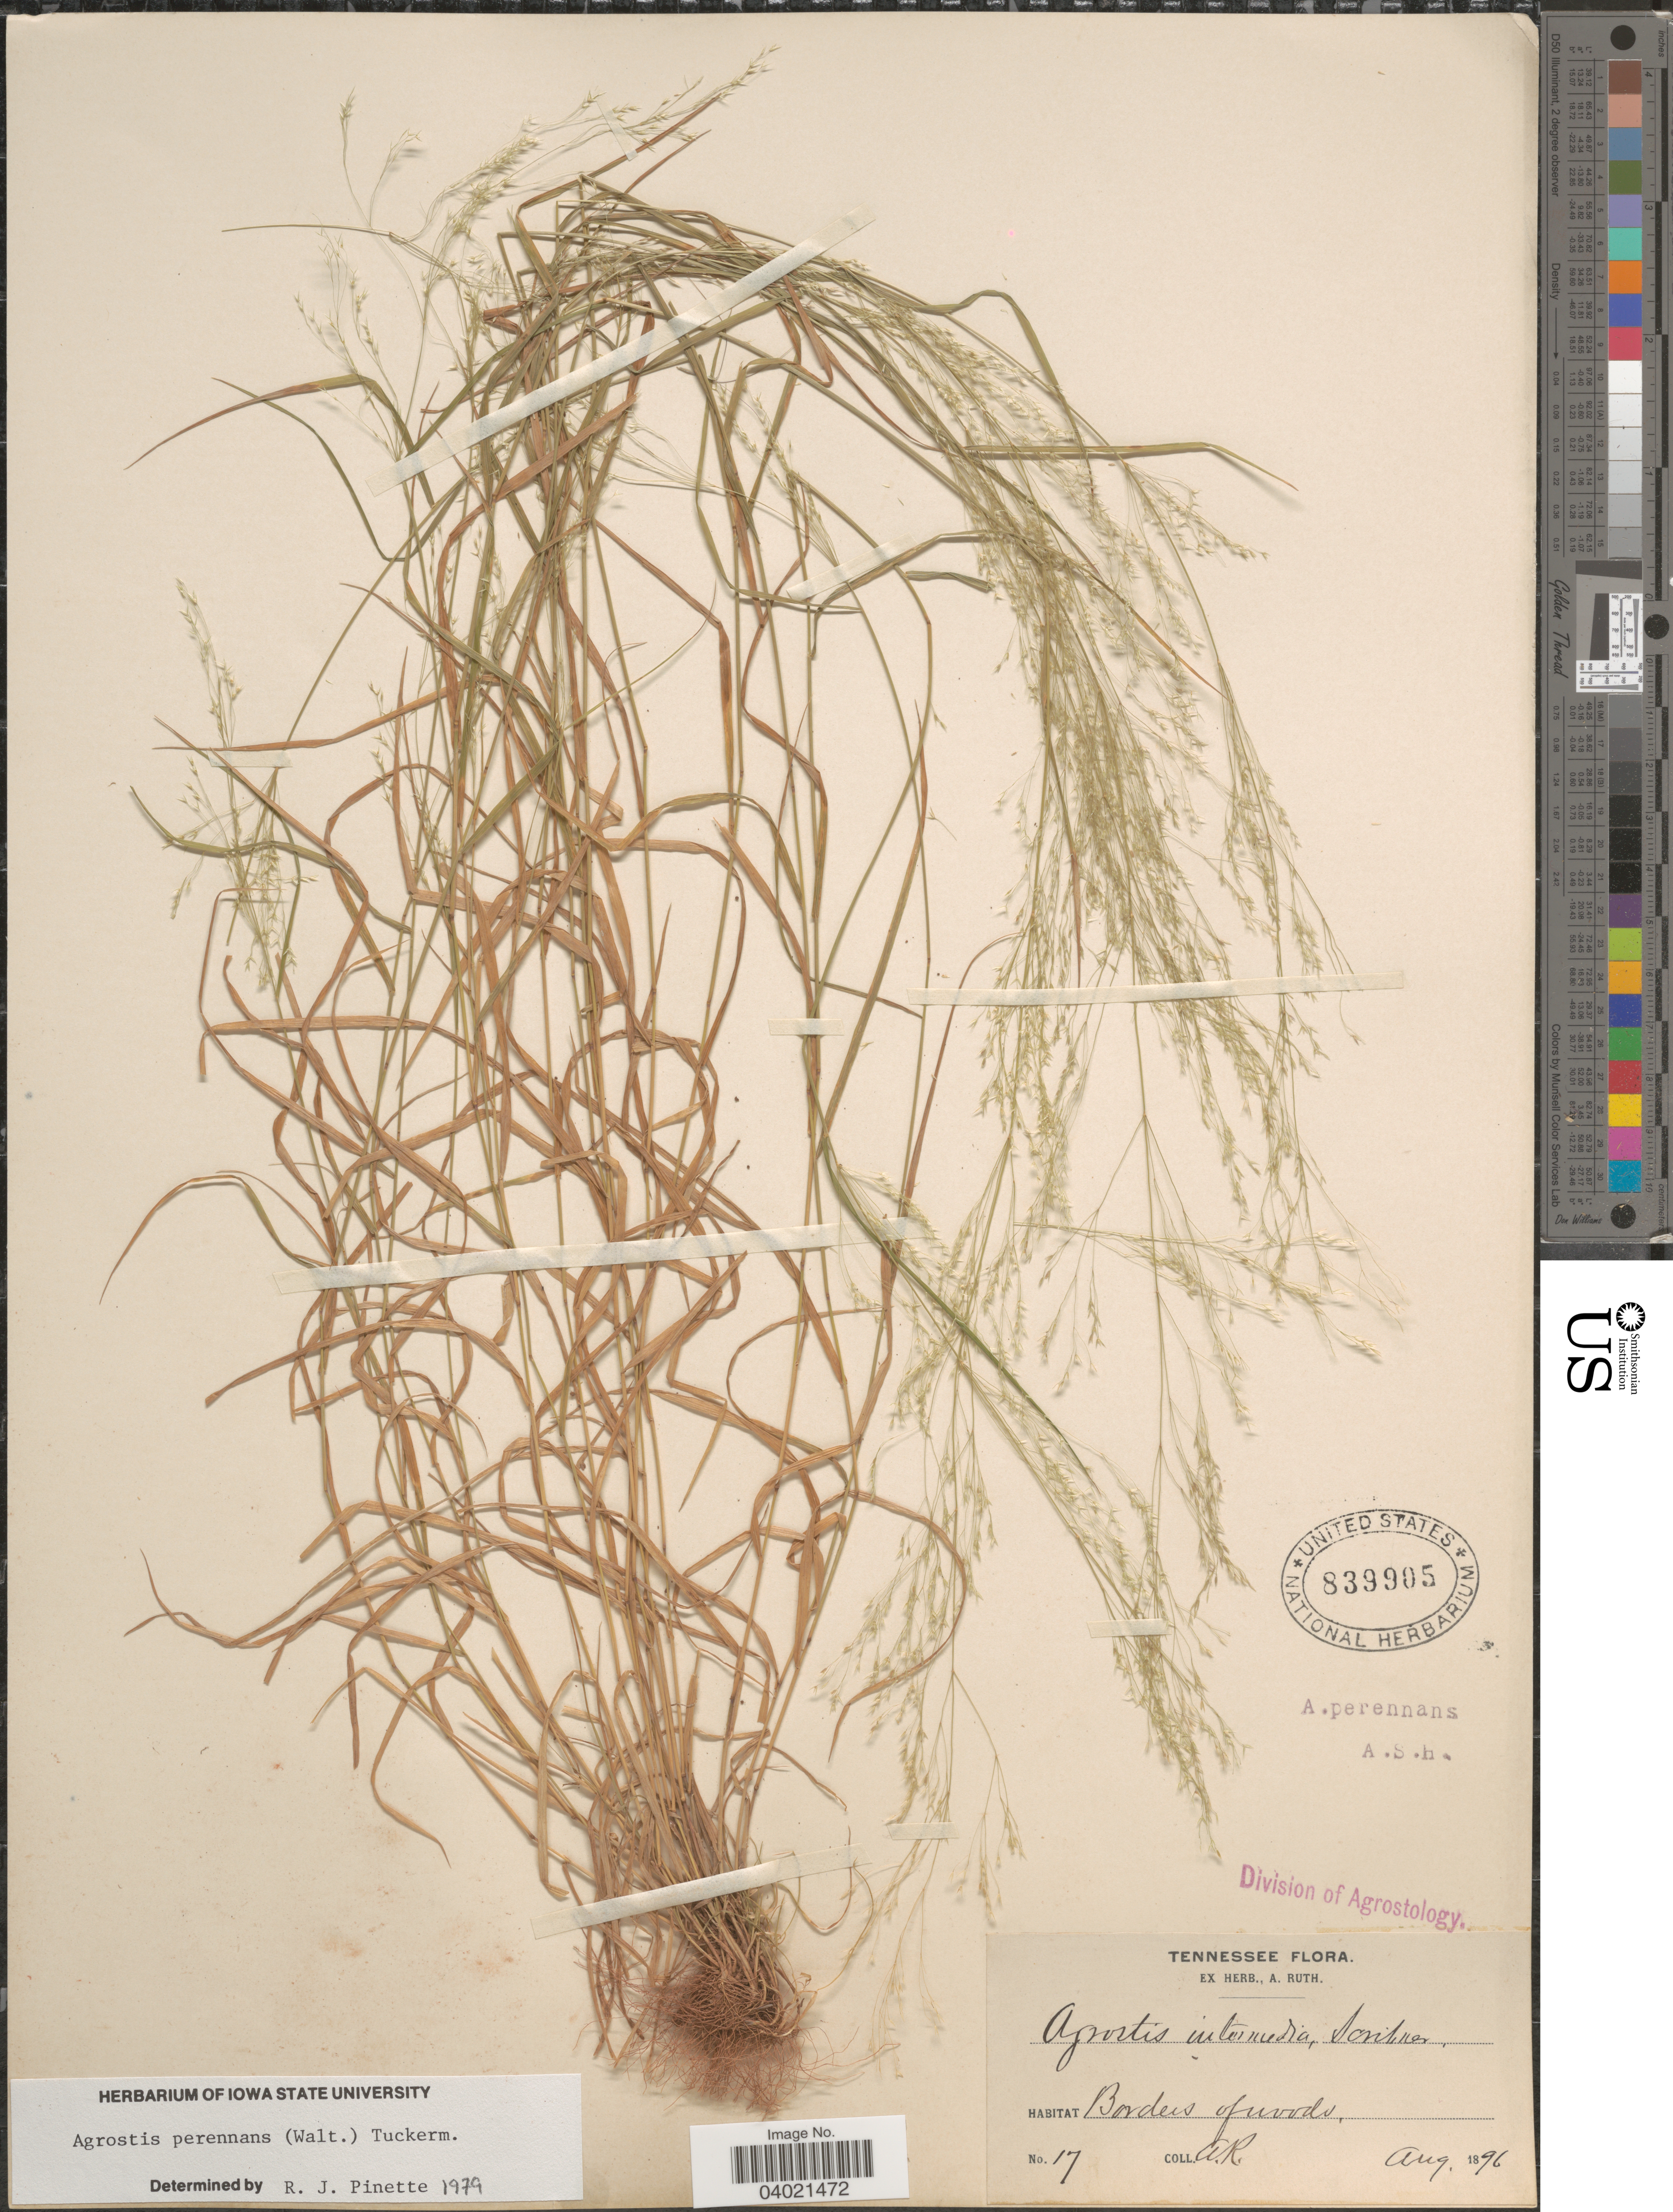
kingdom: Plantae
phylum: Tracheophyta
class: Liliopsida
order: Poales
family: Poaceae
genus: Agrostis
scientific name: Agrostis perennans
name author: (Walter) Tuck.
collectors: A. Ruth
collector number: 17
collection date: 1896-08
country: United States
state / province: Tennessee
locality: Borders of woods.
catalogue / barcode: US 839905